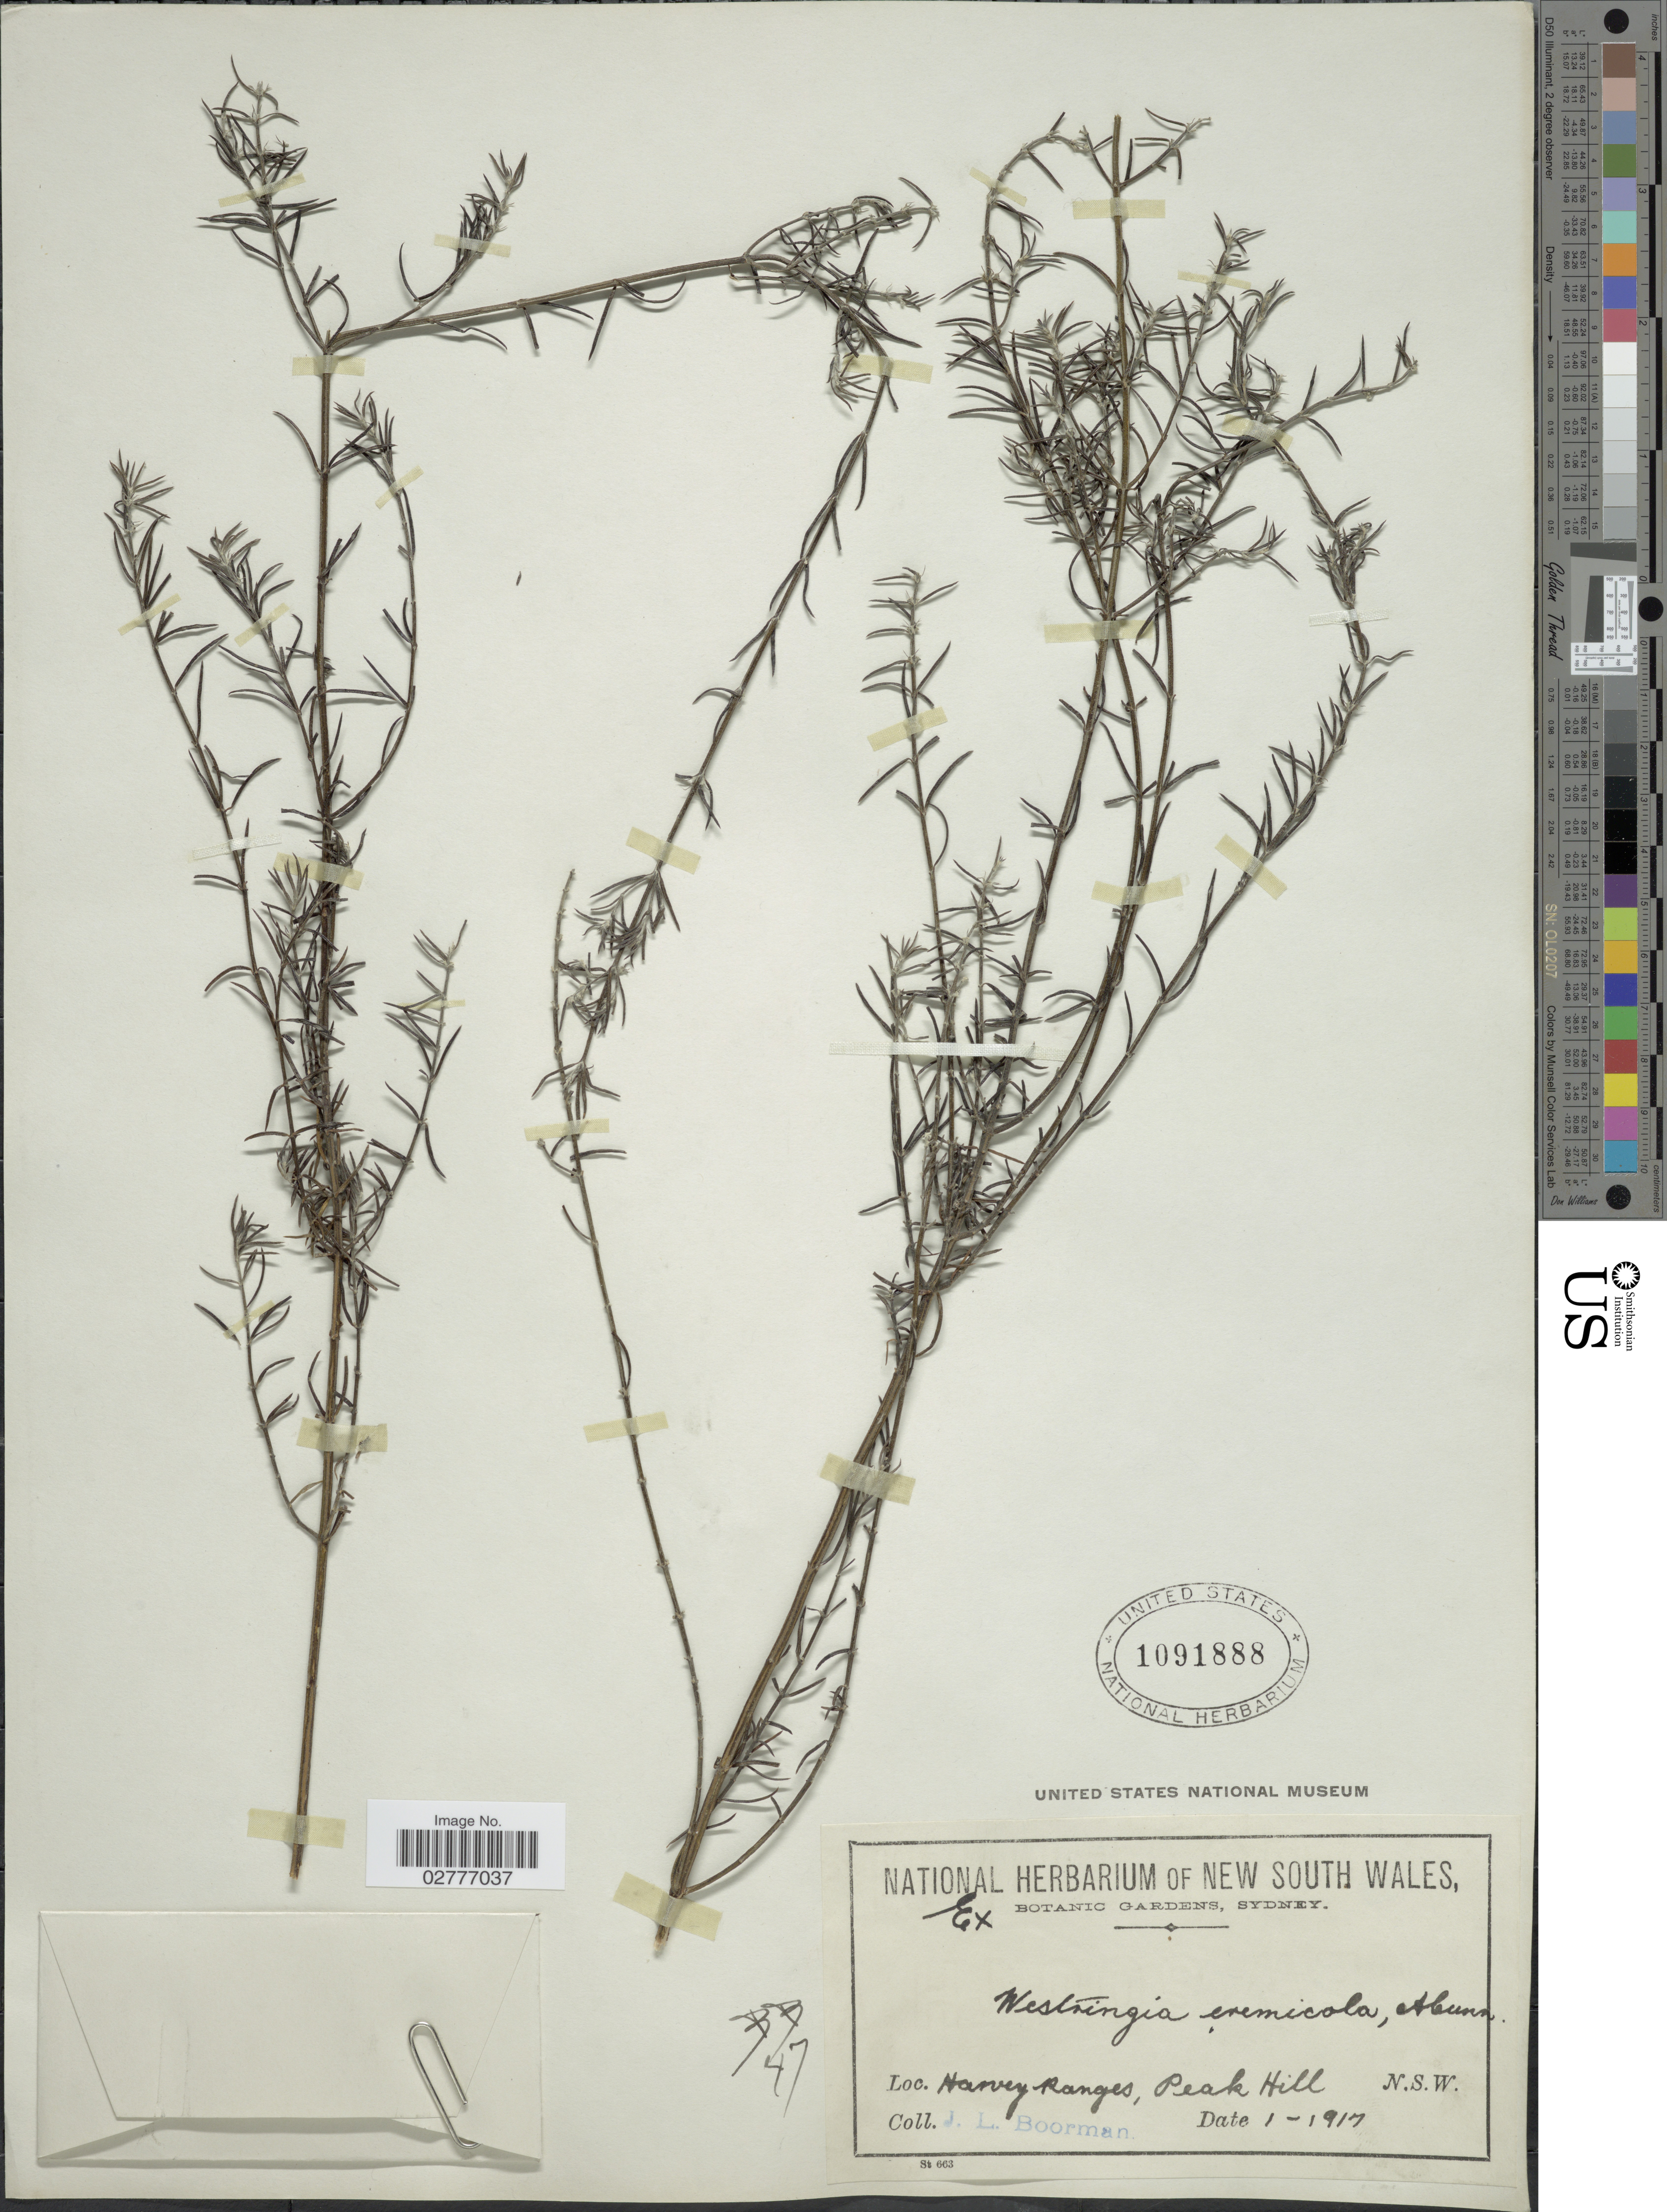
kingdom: Plantae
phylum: Tracheophyta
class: Magnoliopsida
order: Lamiales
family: Lamiaceae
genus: Westringia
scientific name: Westringia eremicola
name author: A. Cunn. ex Benth.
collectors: J. Boorman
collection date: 1917-01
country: Australia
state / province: New South Wales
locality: Harvey Ranges, Peak Hill.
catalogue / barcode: US 1091888